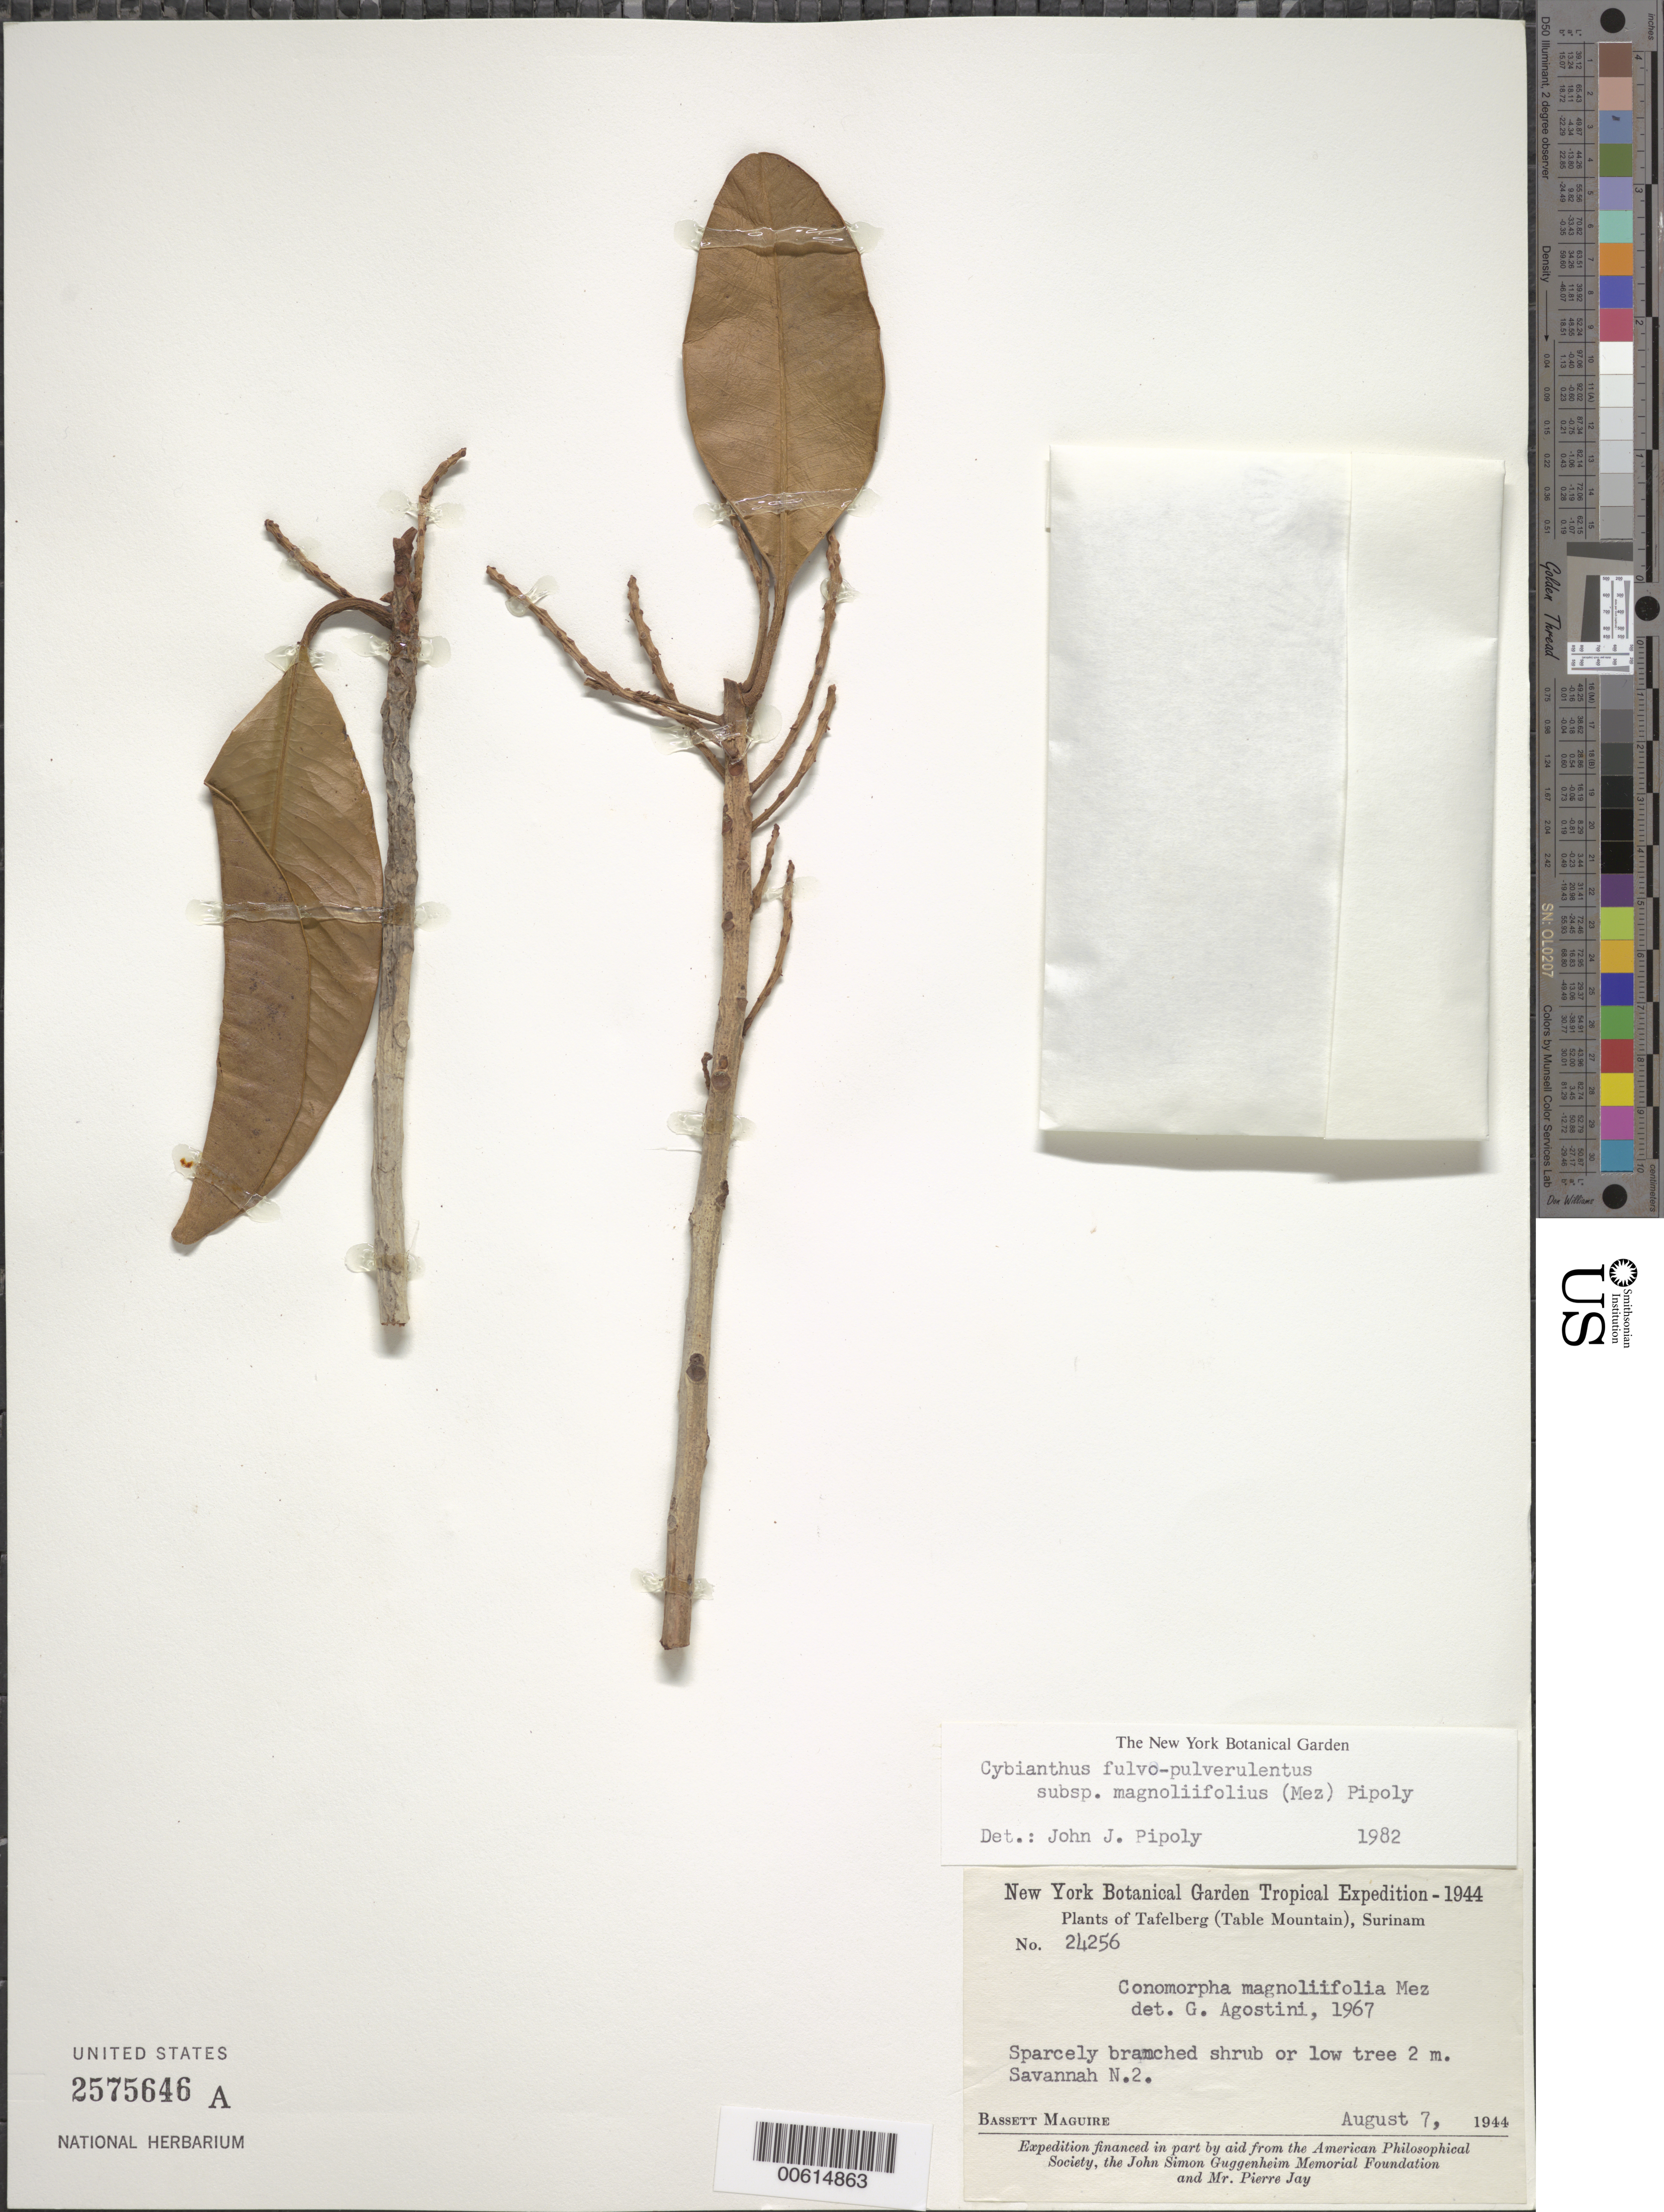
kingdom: Plantae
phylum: Tracheophyta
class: Magnoliopsida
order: Ericales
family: Primulaceae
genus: Cybianthus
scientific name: Cybianthus fulvopulverulentus subsp. magnoliifolius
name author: (Mez) Pipoly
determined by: Pipoly, J. J., III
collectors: B. Maguire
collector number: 24256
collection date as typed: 7-Aug-44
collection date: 1944-08-07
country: Suriname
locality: Tafelberg (Table Mountain), Savanna II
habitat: Savanna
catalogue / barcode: US 2575646A